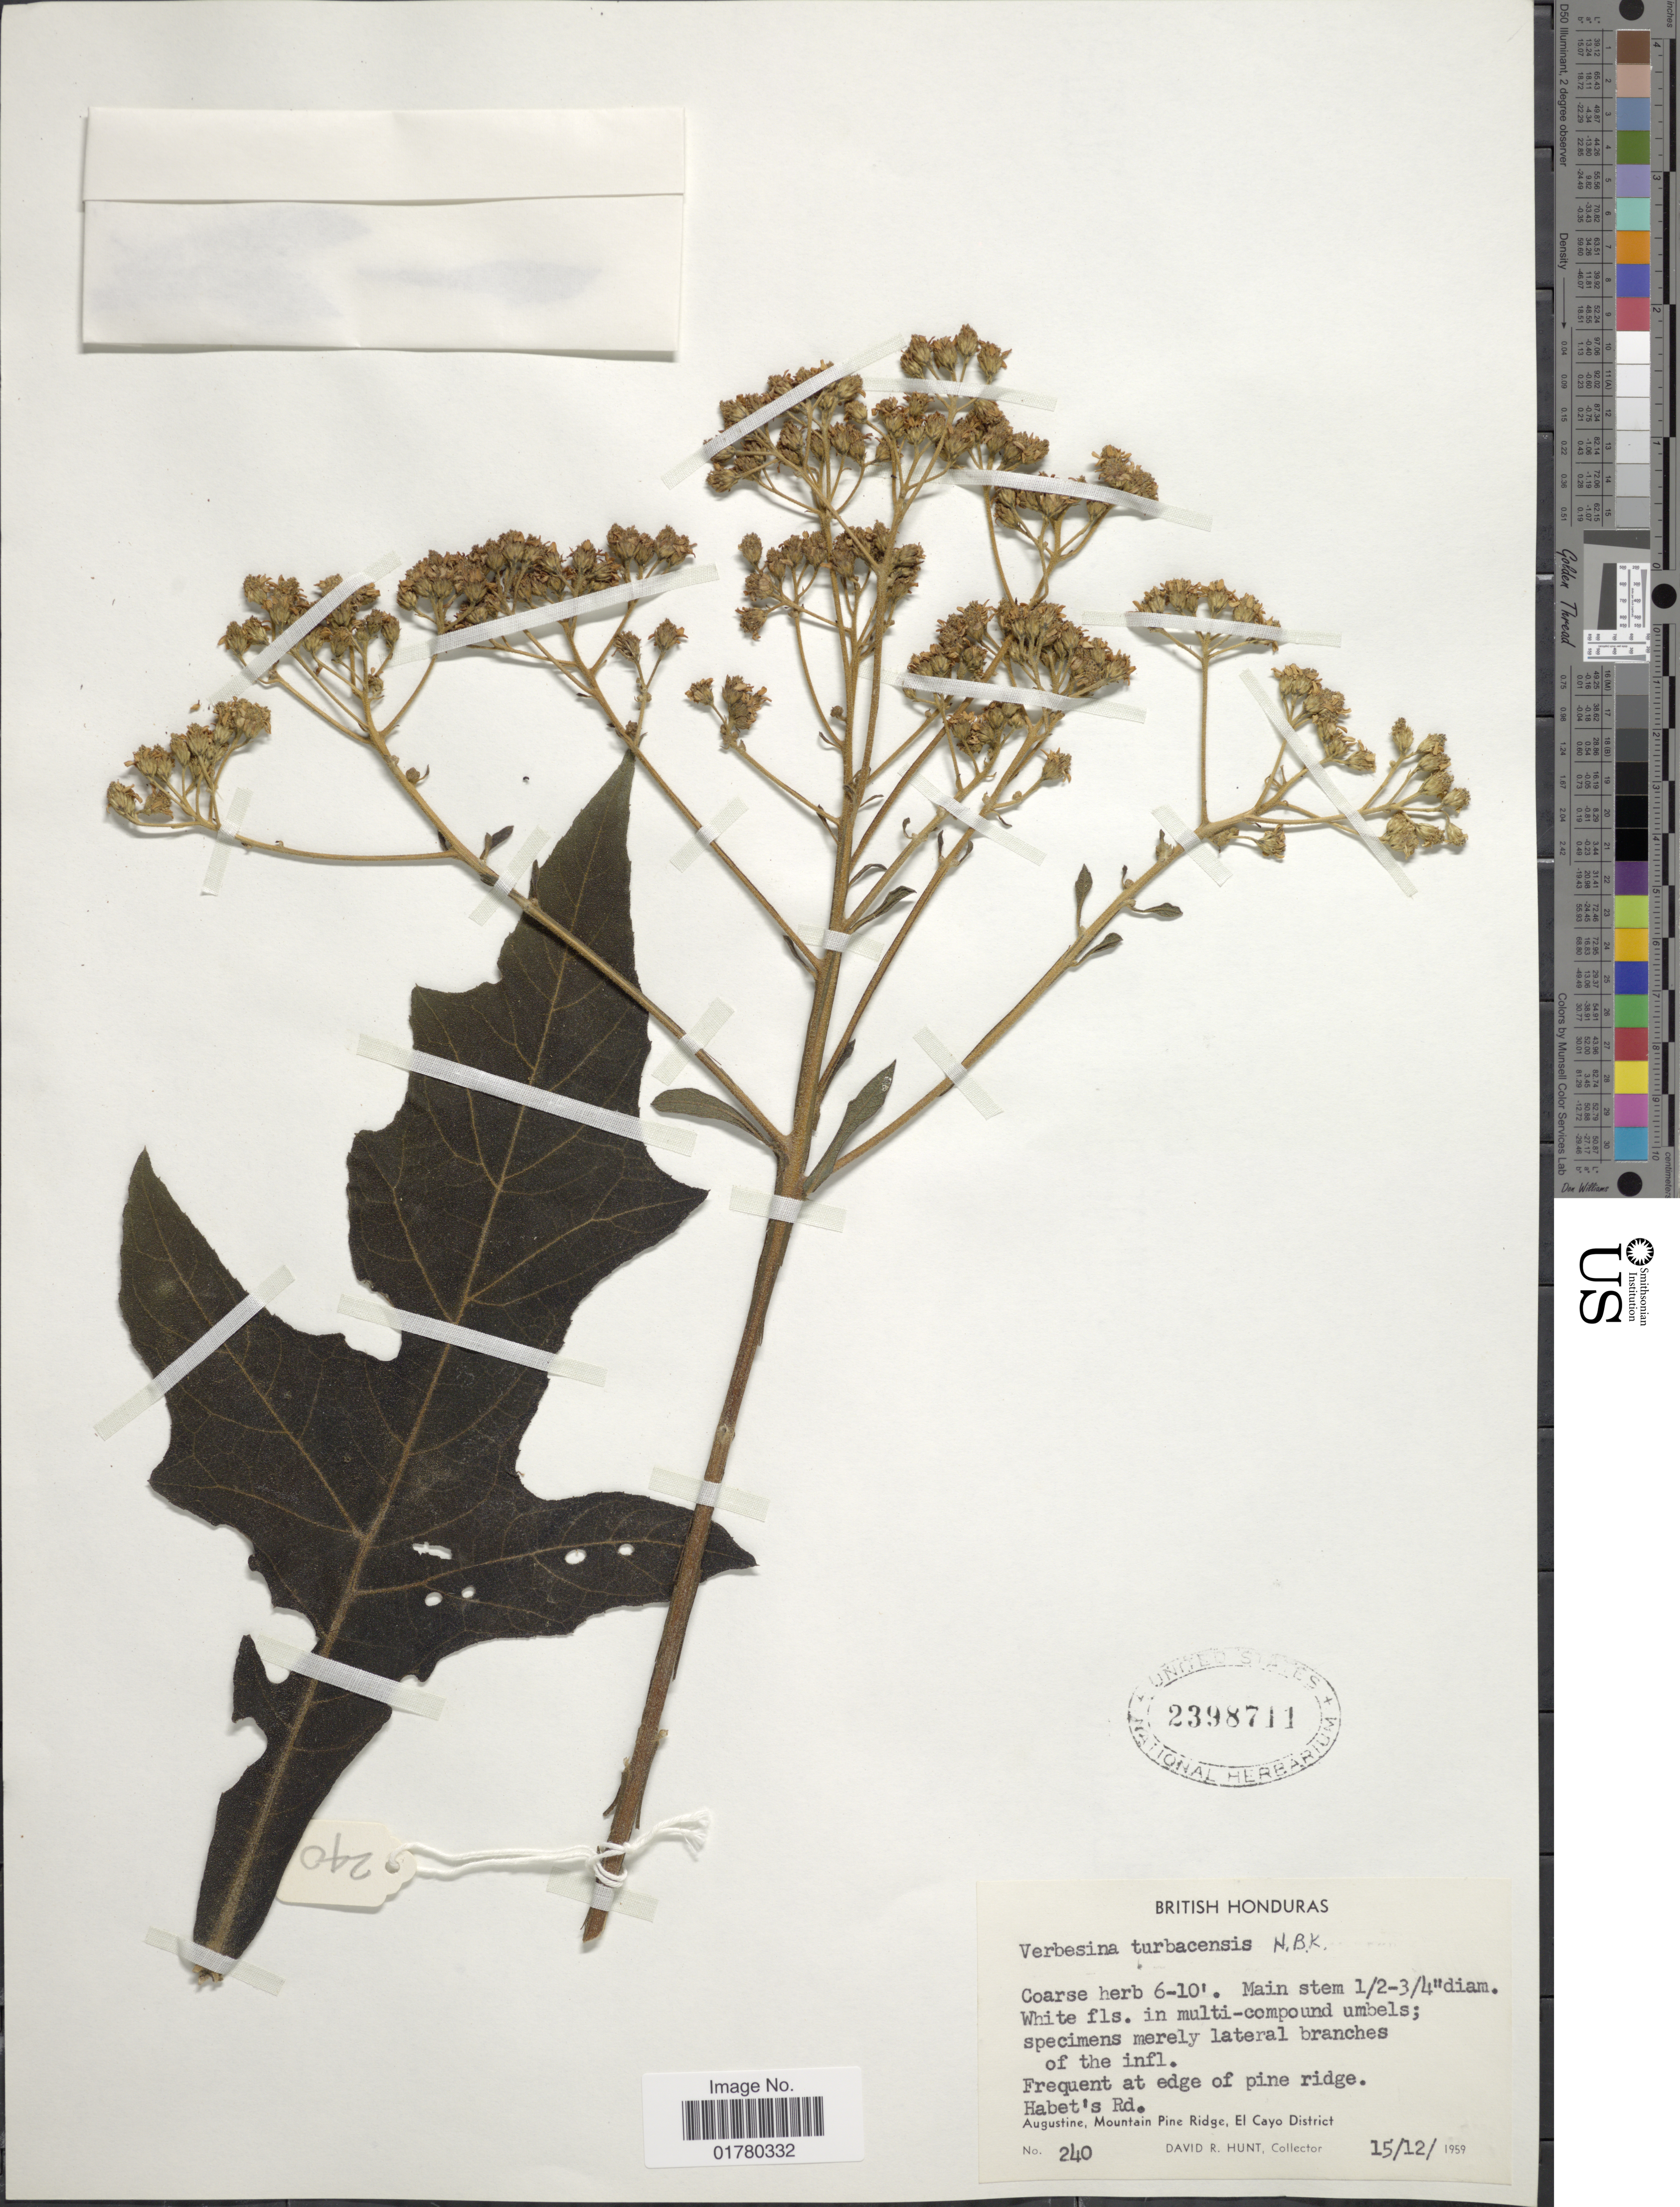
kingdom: Plantae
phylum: Tracheophyta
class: Magnoliopsida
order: Asterales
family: Asteraceae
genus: Verbesina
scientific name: Verbesina turbacensis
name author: Kunth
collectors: D. R. Hunt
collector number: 240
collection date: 1959-12-15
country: Belize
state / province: Cayo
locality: Augustine, Mountain Pine Ridge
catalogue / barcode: US 2398711